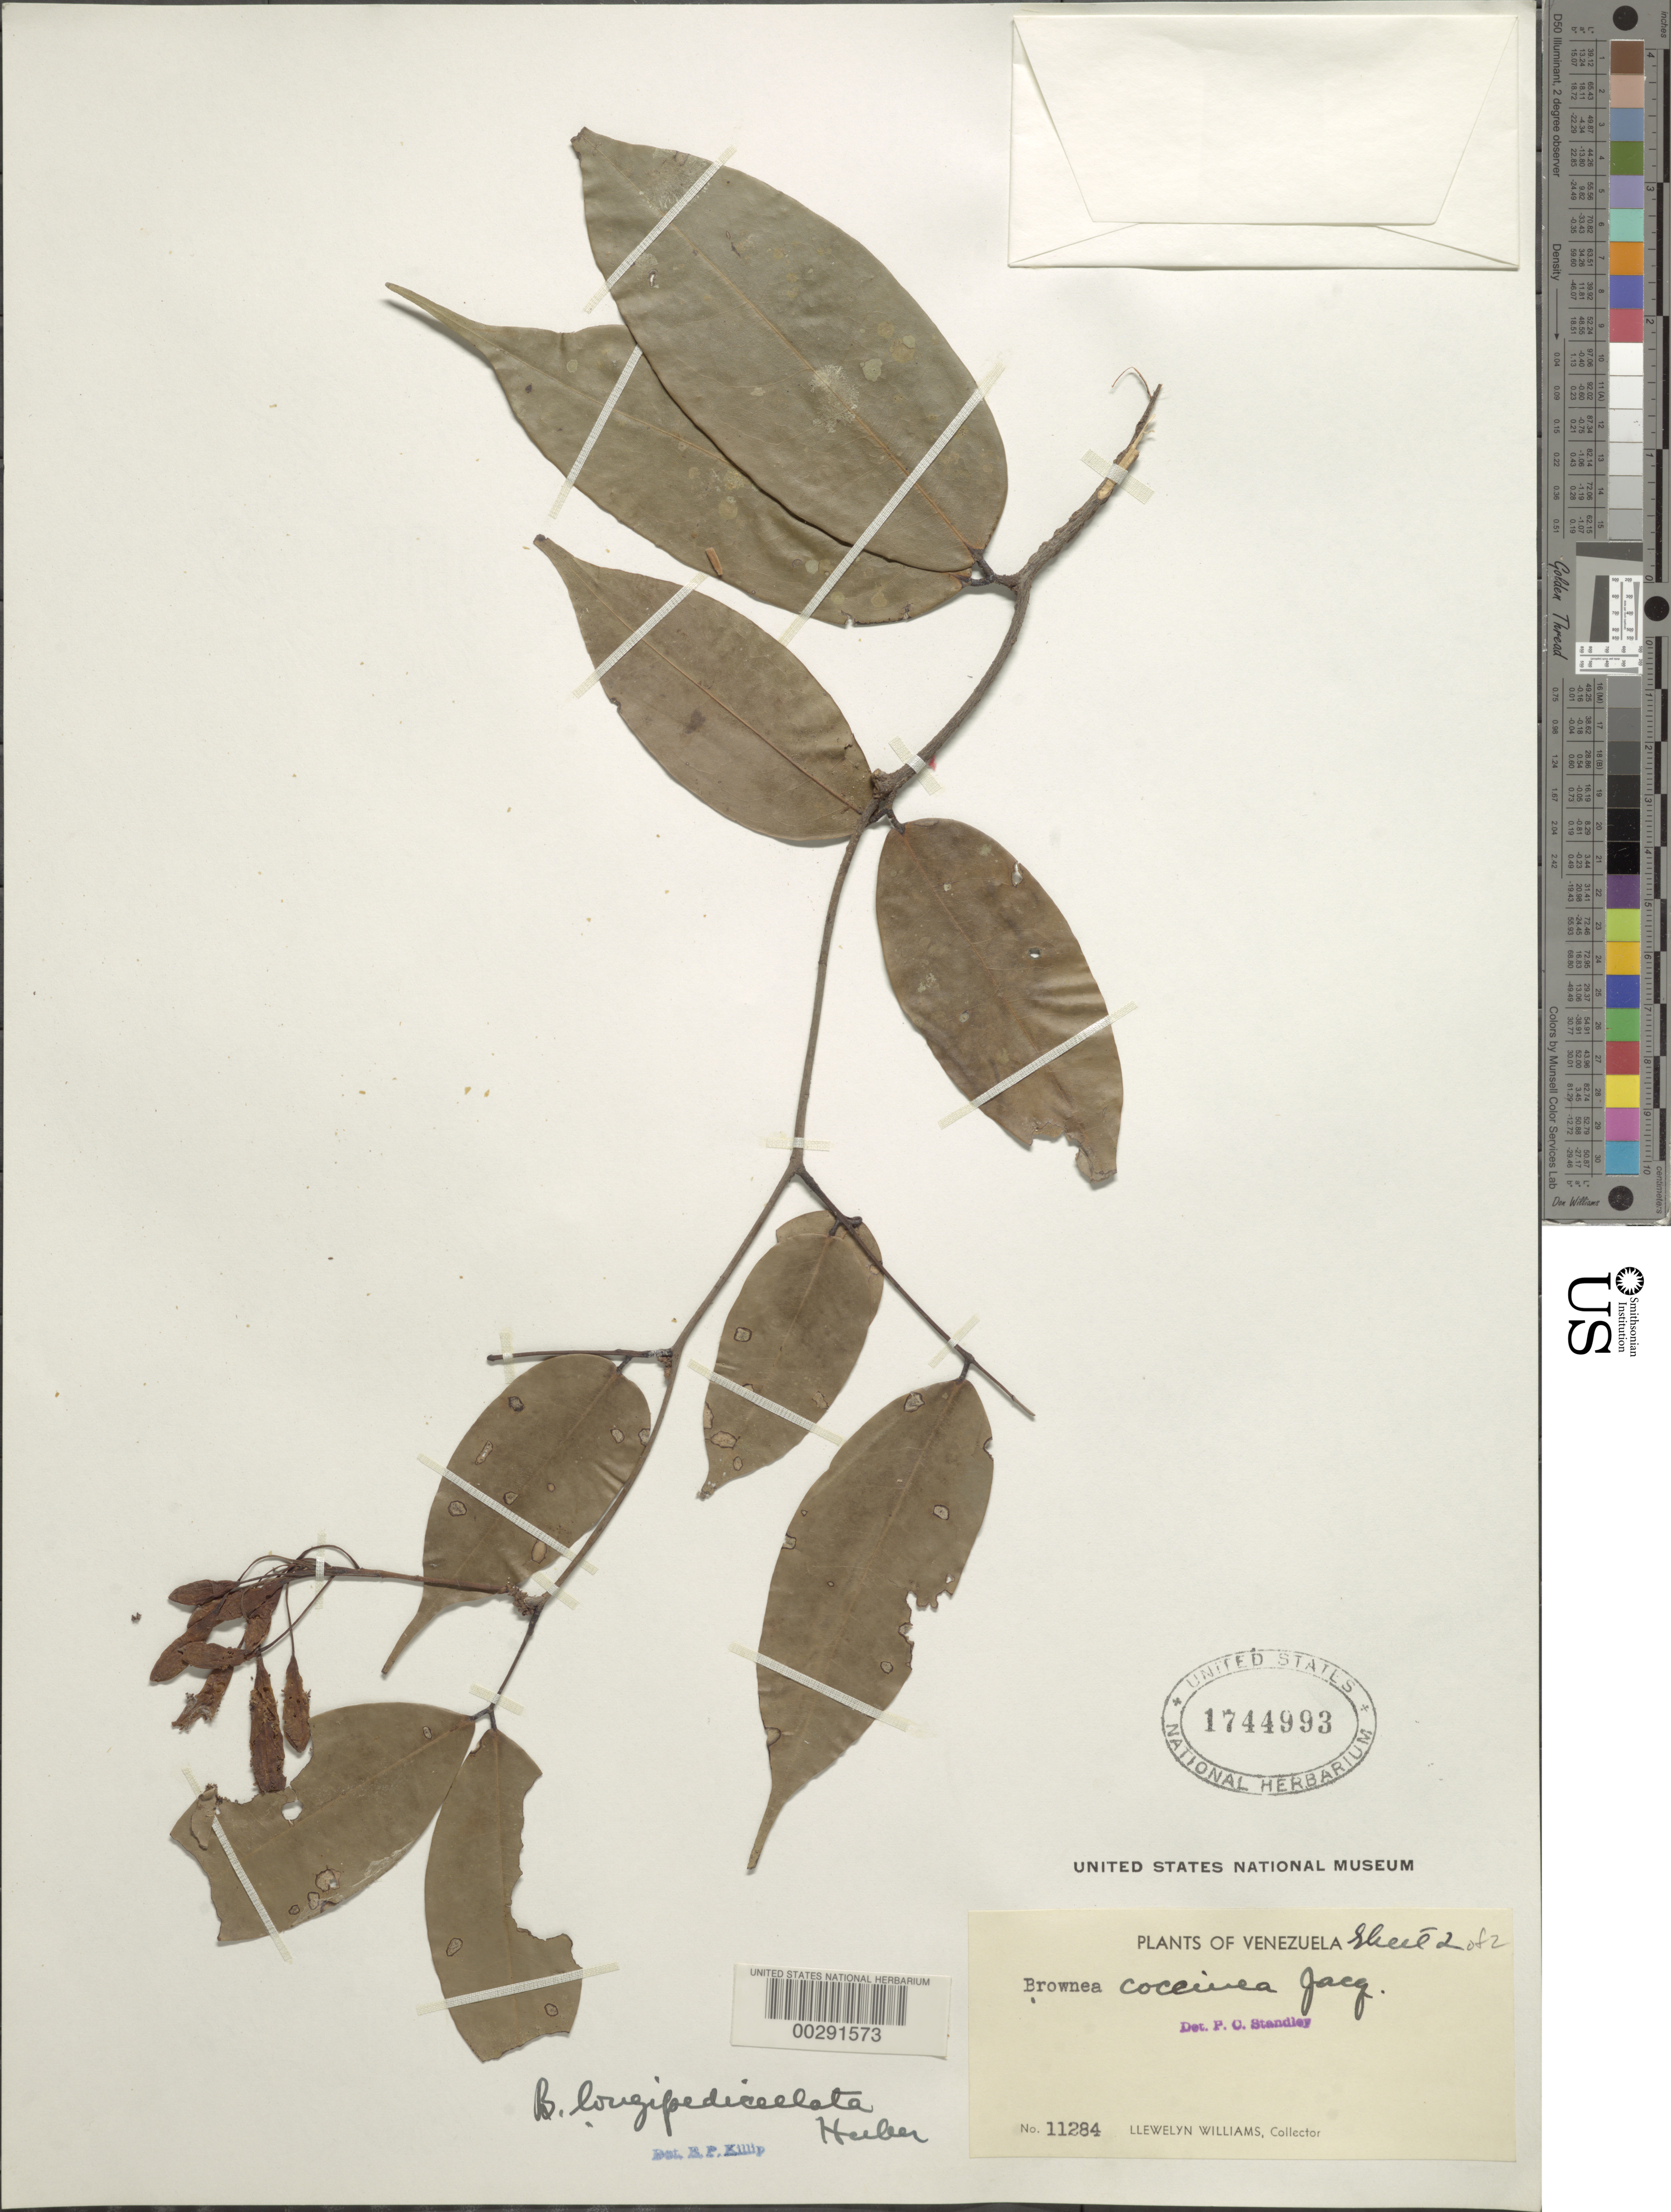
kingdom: Plantae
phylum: Tracheophyta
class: Magnoliopsida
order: Fabales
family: Fabaceae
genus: Brownea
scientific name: Brownea longipedicellata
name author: Huber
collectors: Ll. Williams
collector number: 11284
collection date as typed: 20 Feb 1939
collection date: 1939-02-20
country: Venezuela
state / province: Bolivar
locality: On the island of tomasa, medio caura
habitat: Periodically inundated forest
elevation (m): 90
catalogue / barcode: US 1744993